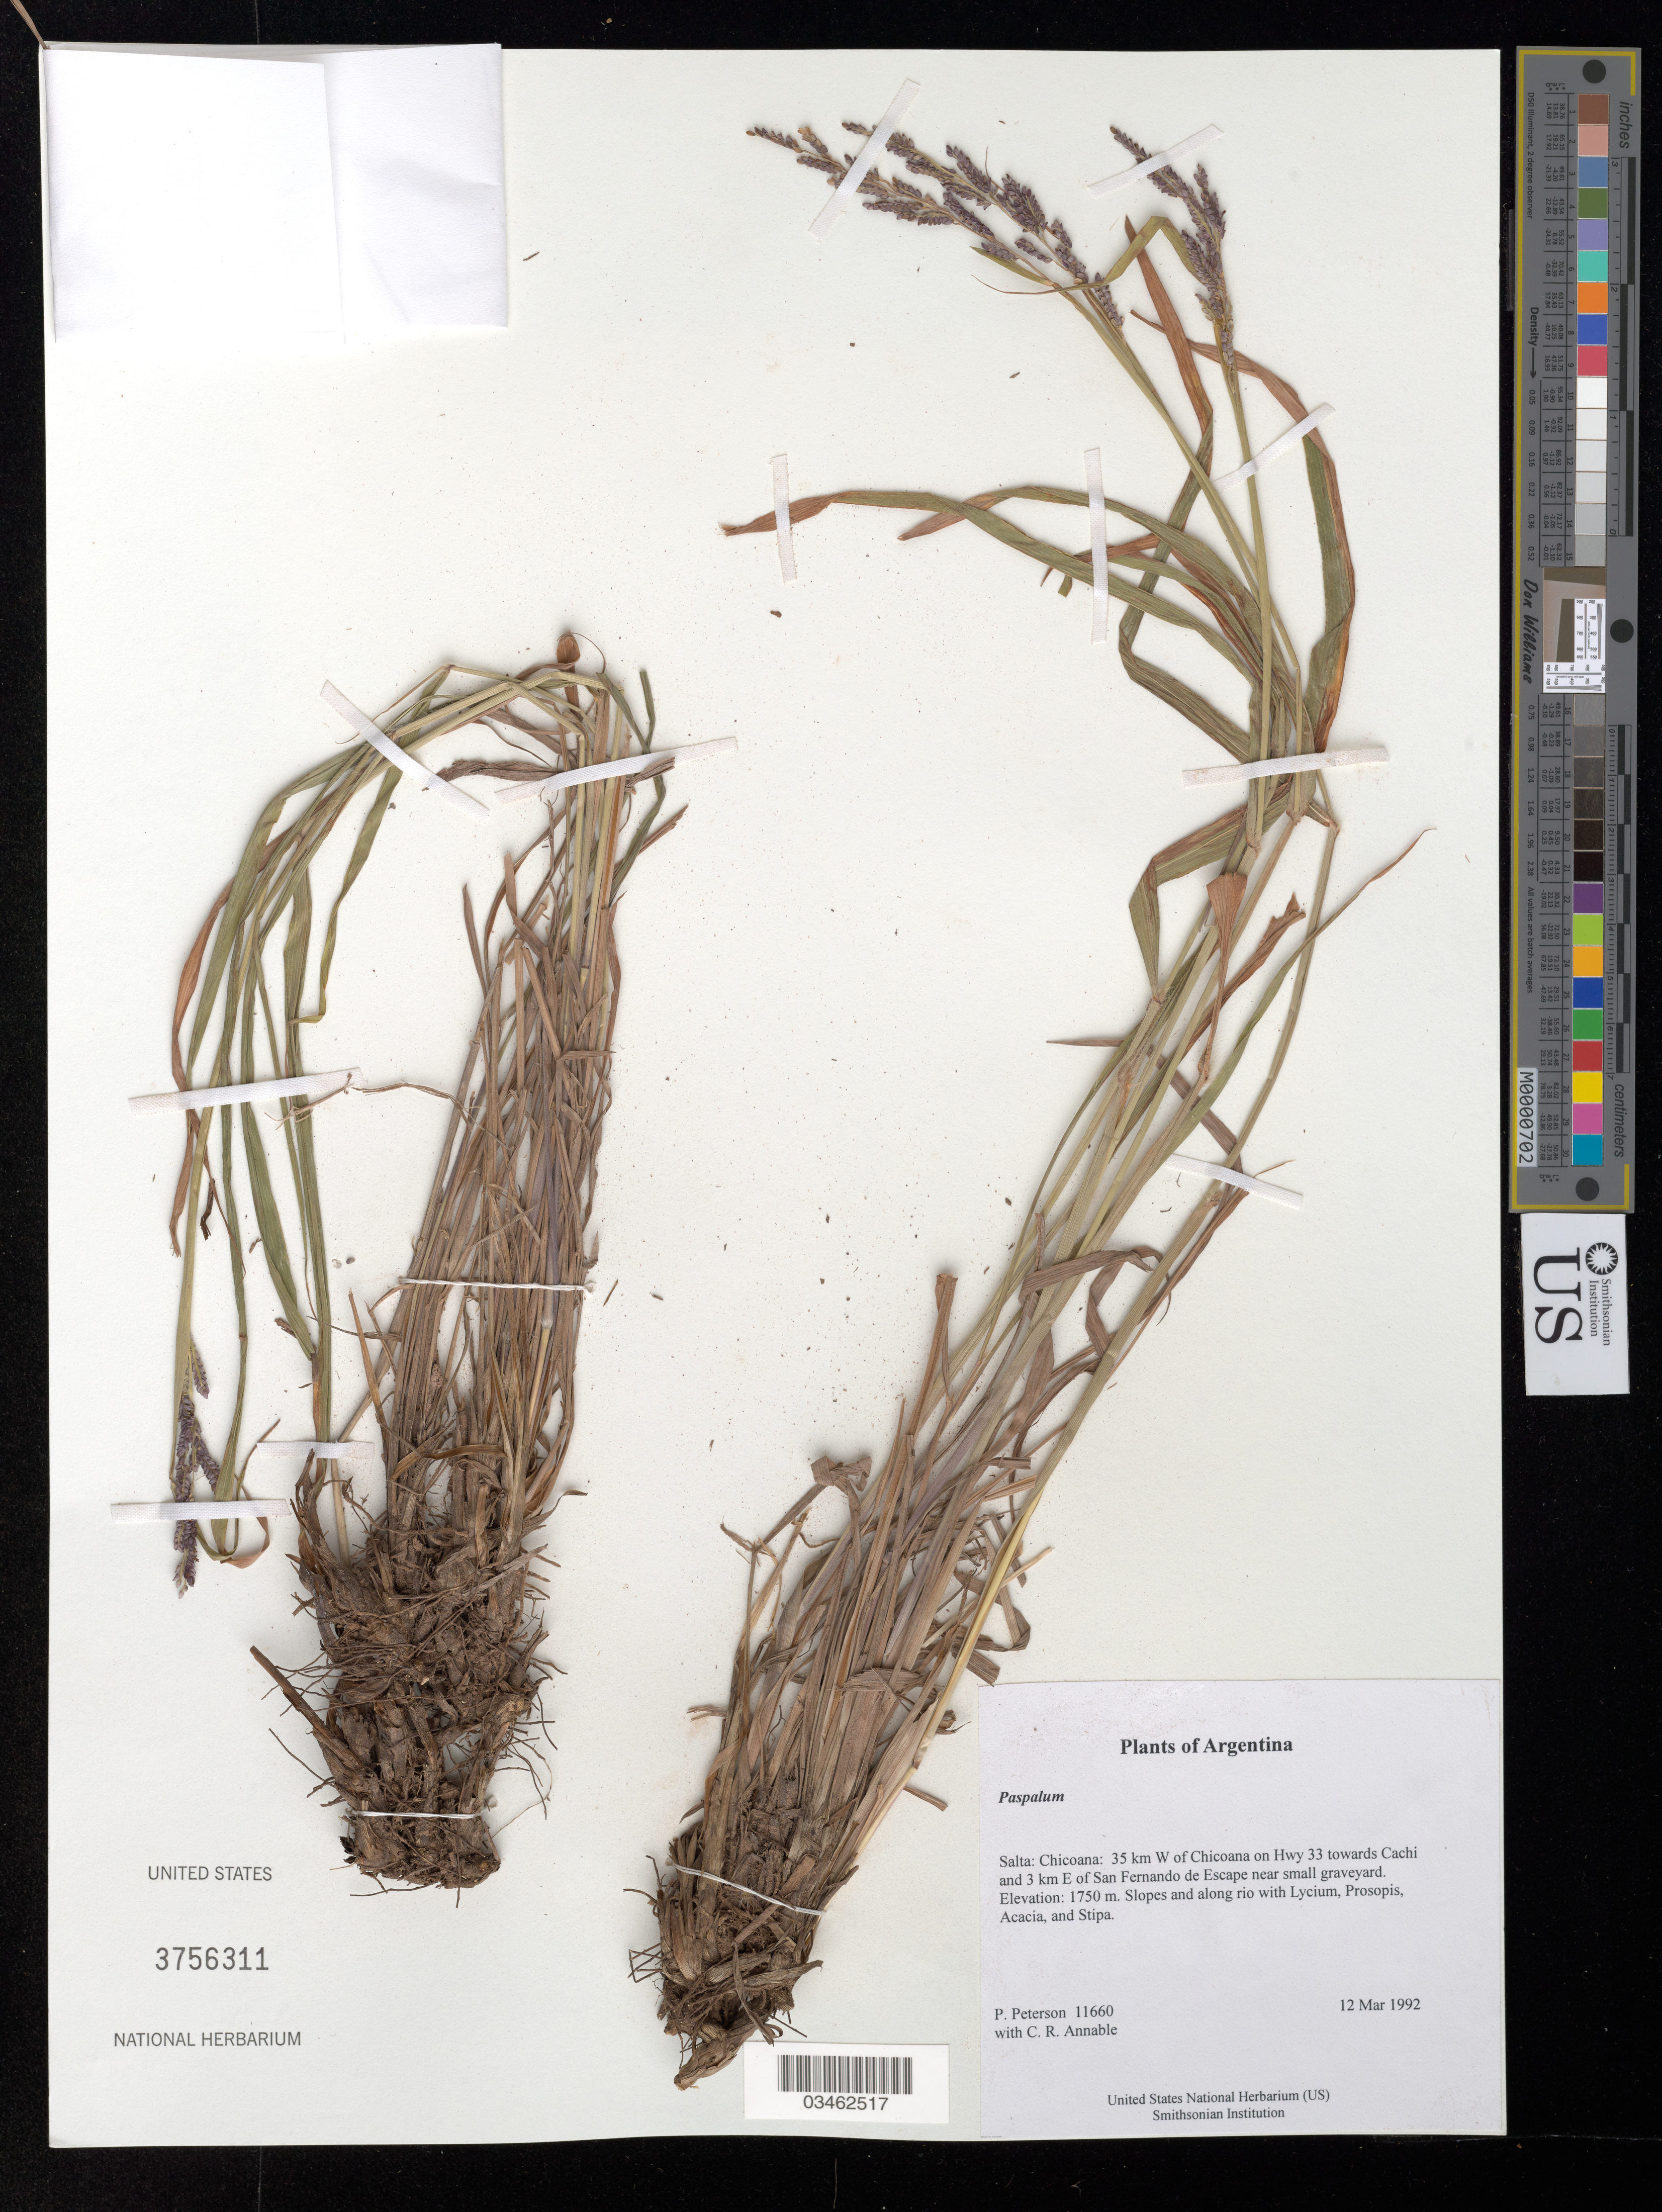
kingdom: Plantae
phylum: Tracheophyta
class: Liliopsida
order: Poales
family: Poaceae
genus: Paspalum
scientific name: Paspalum sp.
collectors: P. M. Peterson & C. R. Annable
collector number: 11660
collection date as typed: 12 Mar 1992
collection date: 1992-03-12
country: Argentina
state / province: Salta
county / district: Chicoana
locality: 35 km W of Chicoana on Hwy 33 towards Cachi and 3 km E of San Fernando de Escape near small graveyard.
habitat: Slopes and along rio with Lycium, Prosopis, Acacia, and Stipa.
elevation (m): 1750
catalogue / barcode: US 3756311